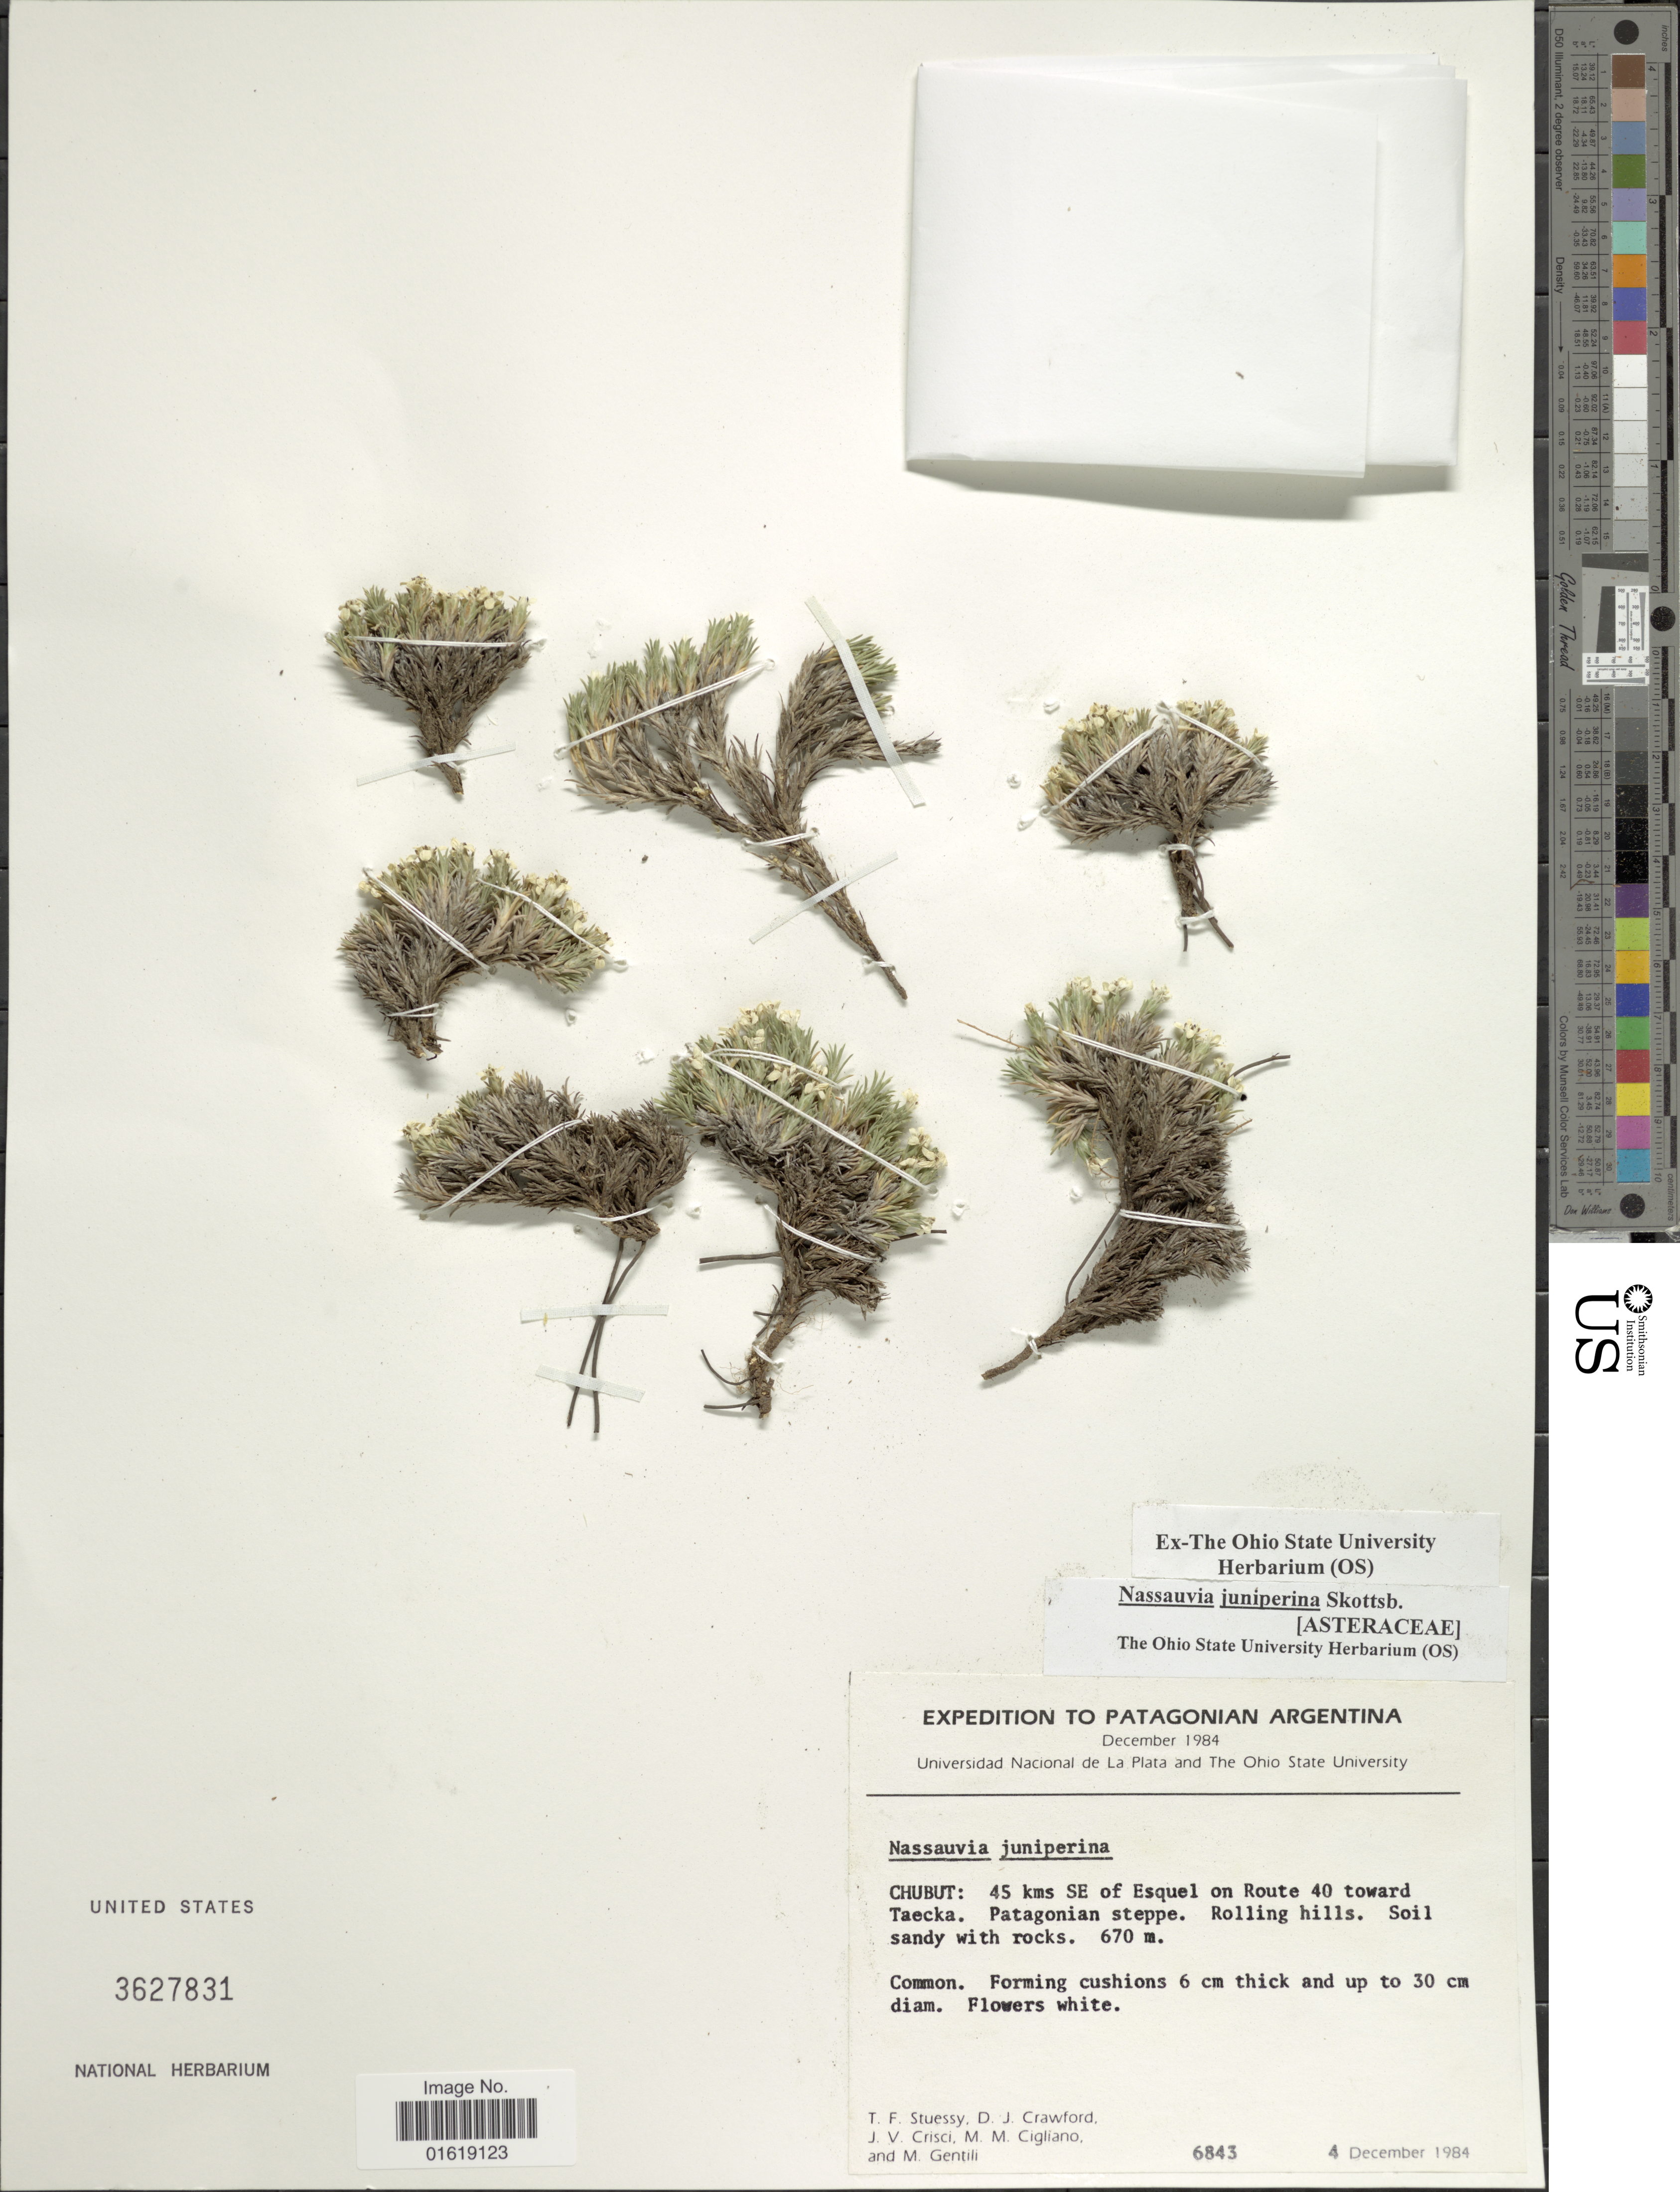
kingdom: Plantae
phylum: Tracheophyta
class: Magnoliopsida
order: Asterales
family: Asteraceae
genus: Nassauvia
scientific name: Nassauvia juniperina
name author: Skottsb.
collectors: T. Stuessy, D. Crawford, J. Crisci, M. Cigliano & M. Gentili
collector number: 6843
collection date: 1984-12-04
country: Argentina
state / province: Chubut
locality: Chubut: 45 kms SE of Esquel on Route 40 toward Taecka.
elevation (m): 670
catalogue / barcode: US 3627831